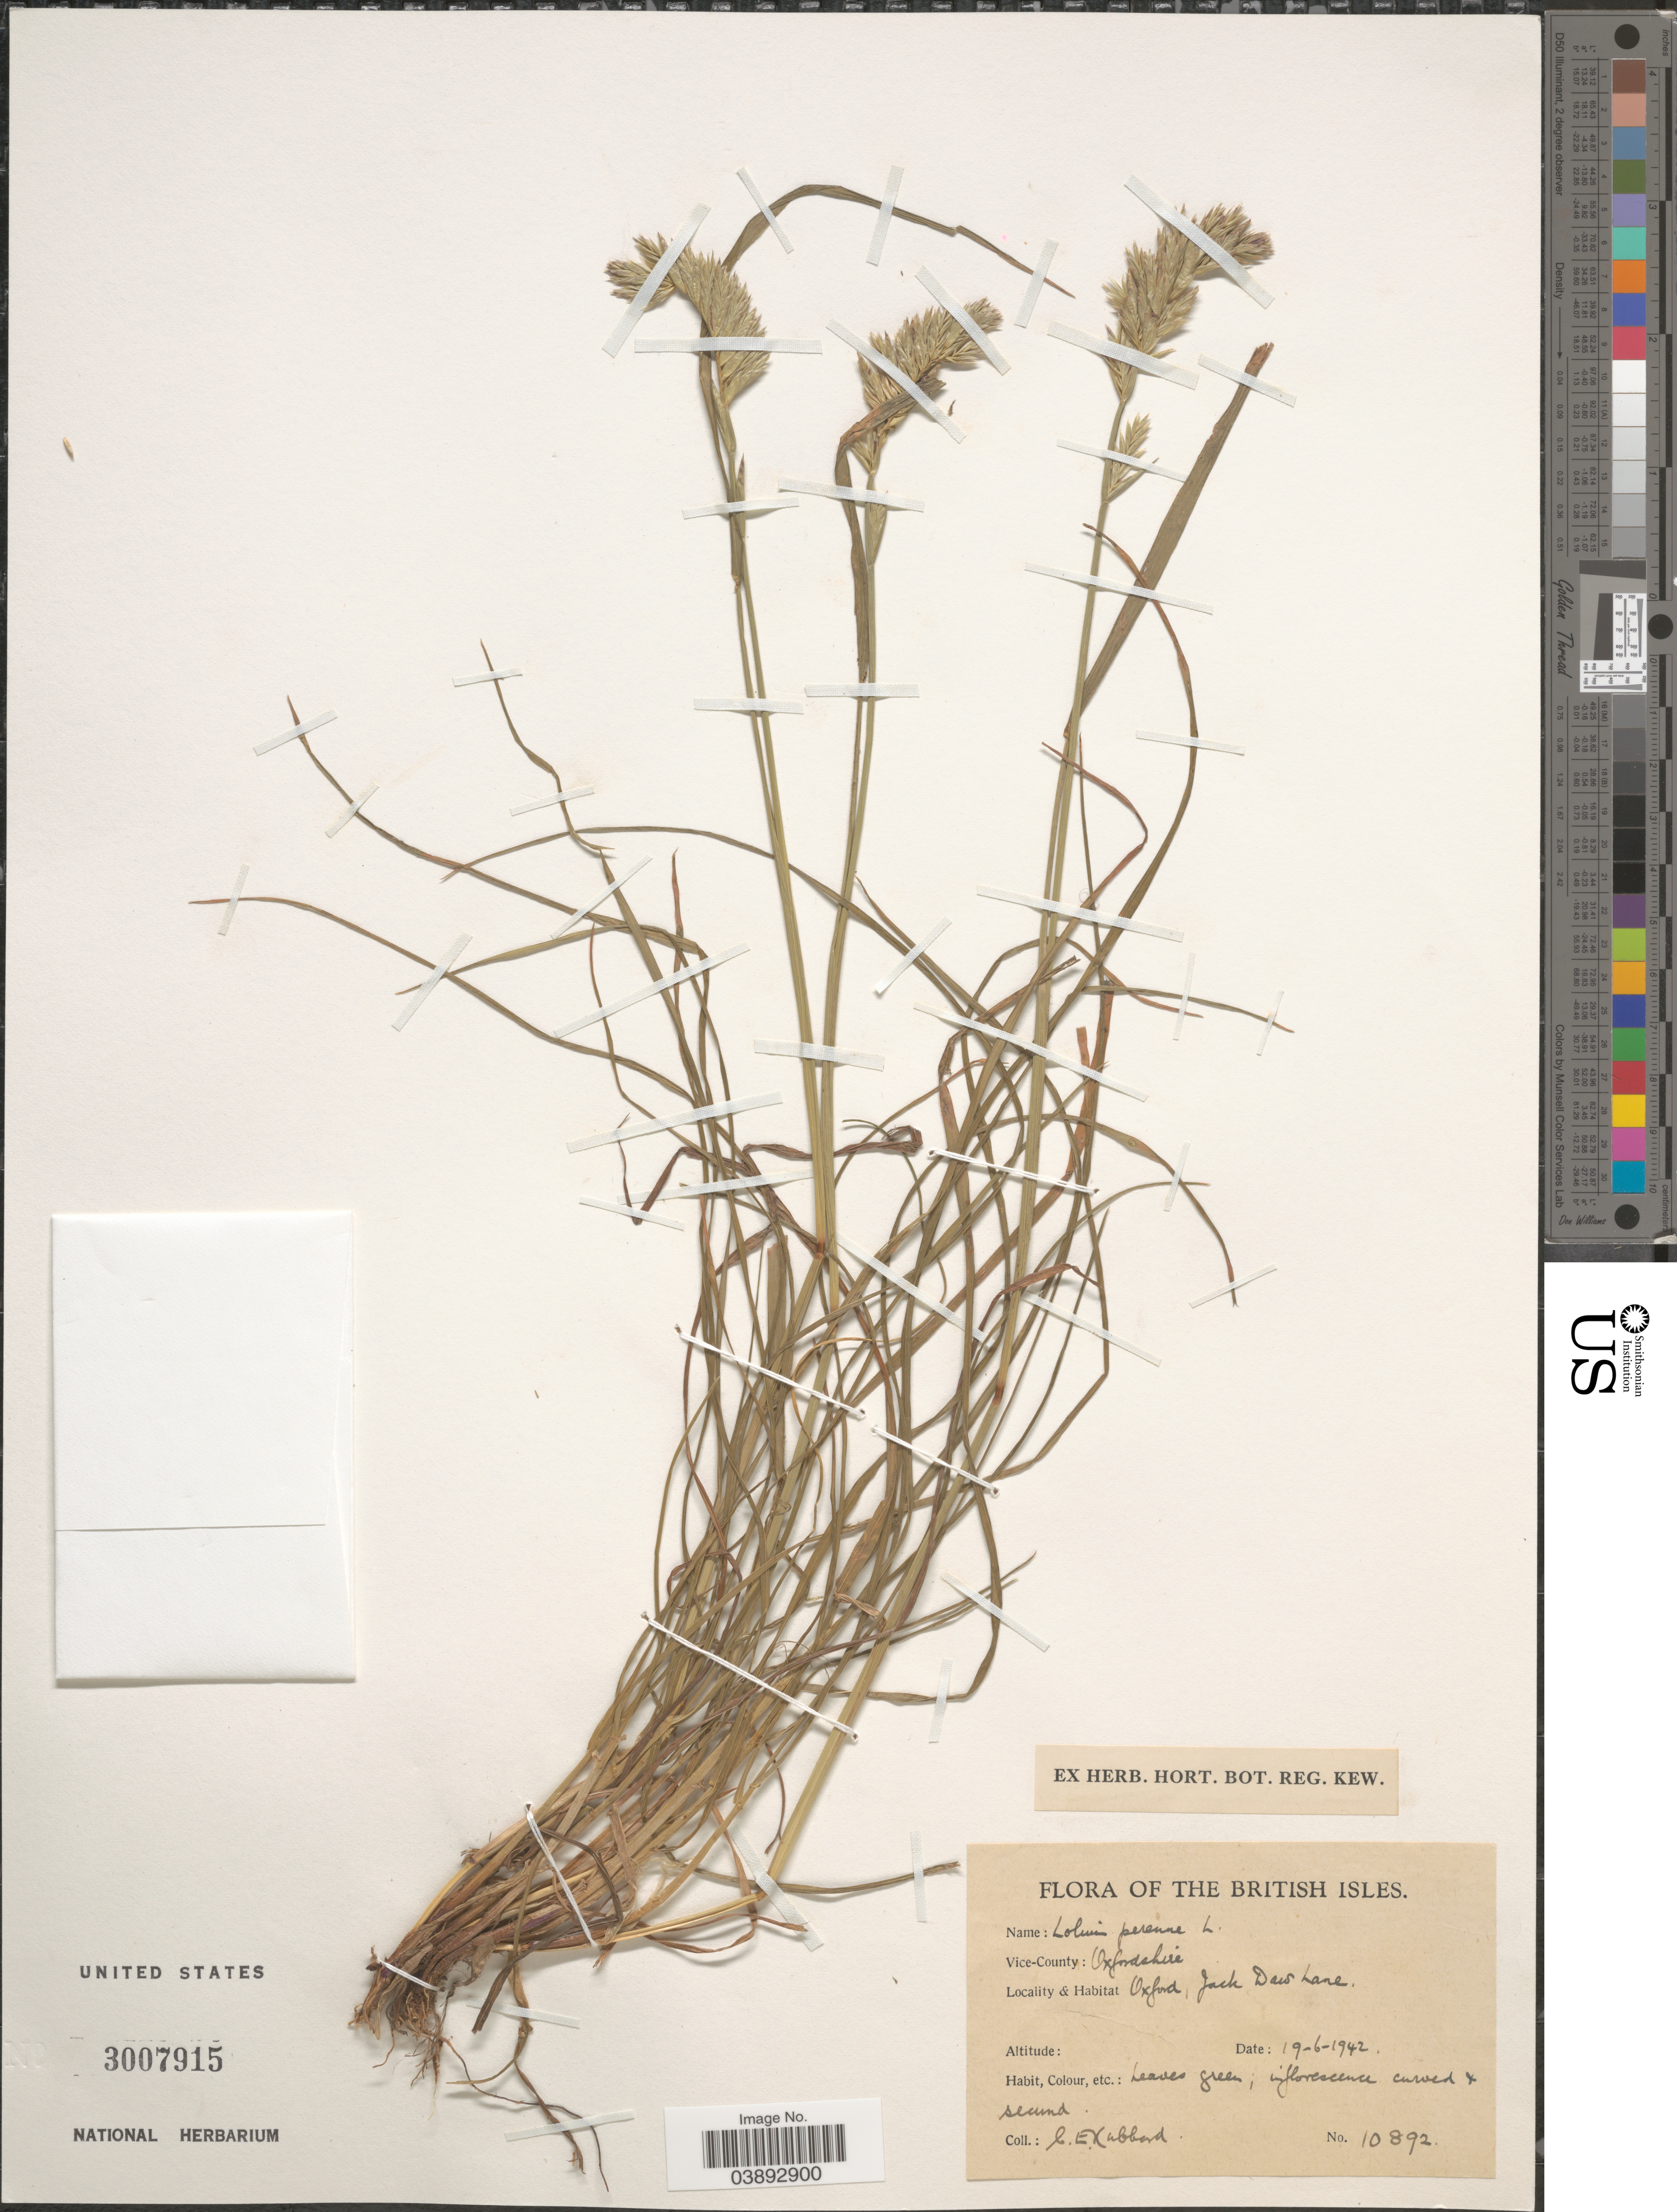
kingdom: Plantae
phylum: Tracheophyta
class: Liliopsida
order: Poales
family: Poaceae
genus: Lolium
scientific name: Lolium perenne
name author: L.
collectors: C. E. Hubbard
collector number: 10892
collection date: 1942-06-19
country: United Kingdom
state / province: England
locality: The British Isles. Vice-County: Oxfordshire. Oxford, Jack Daw Lane.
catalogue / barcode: US 3007915